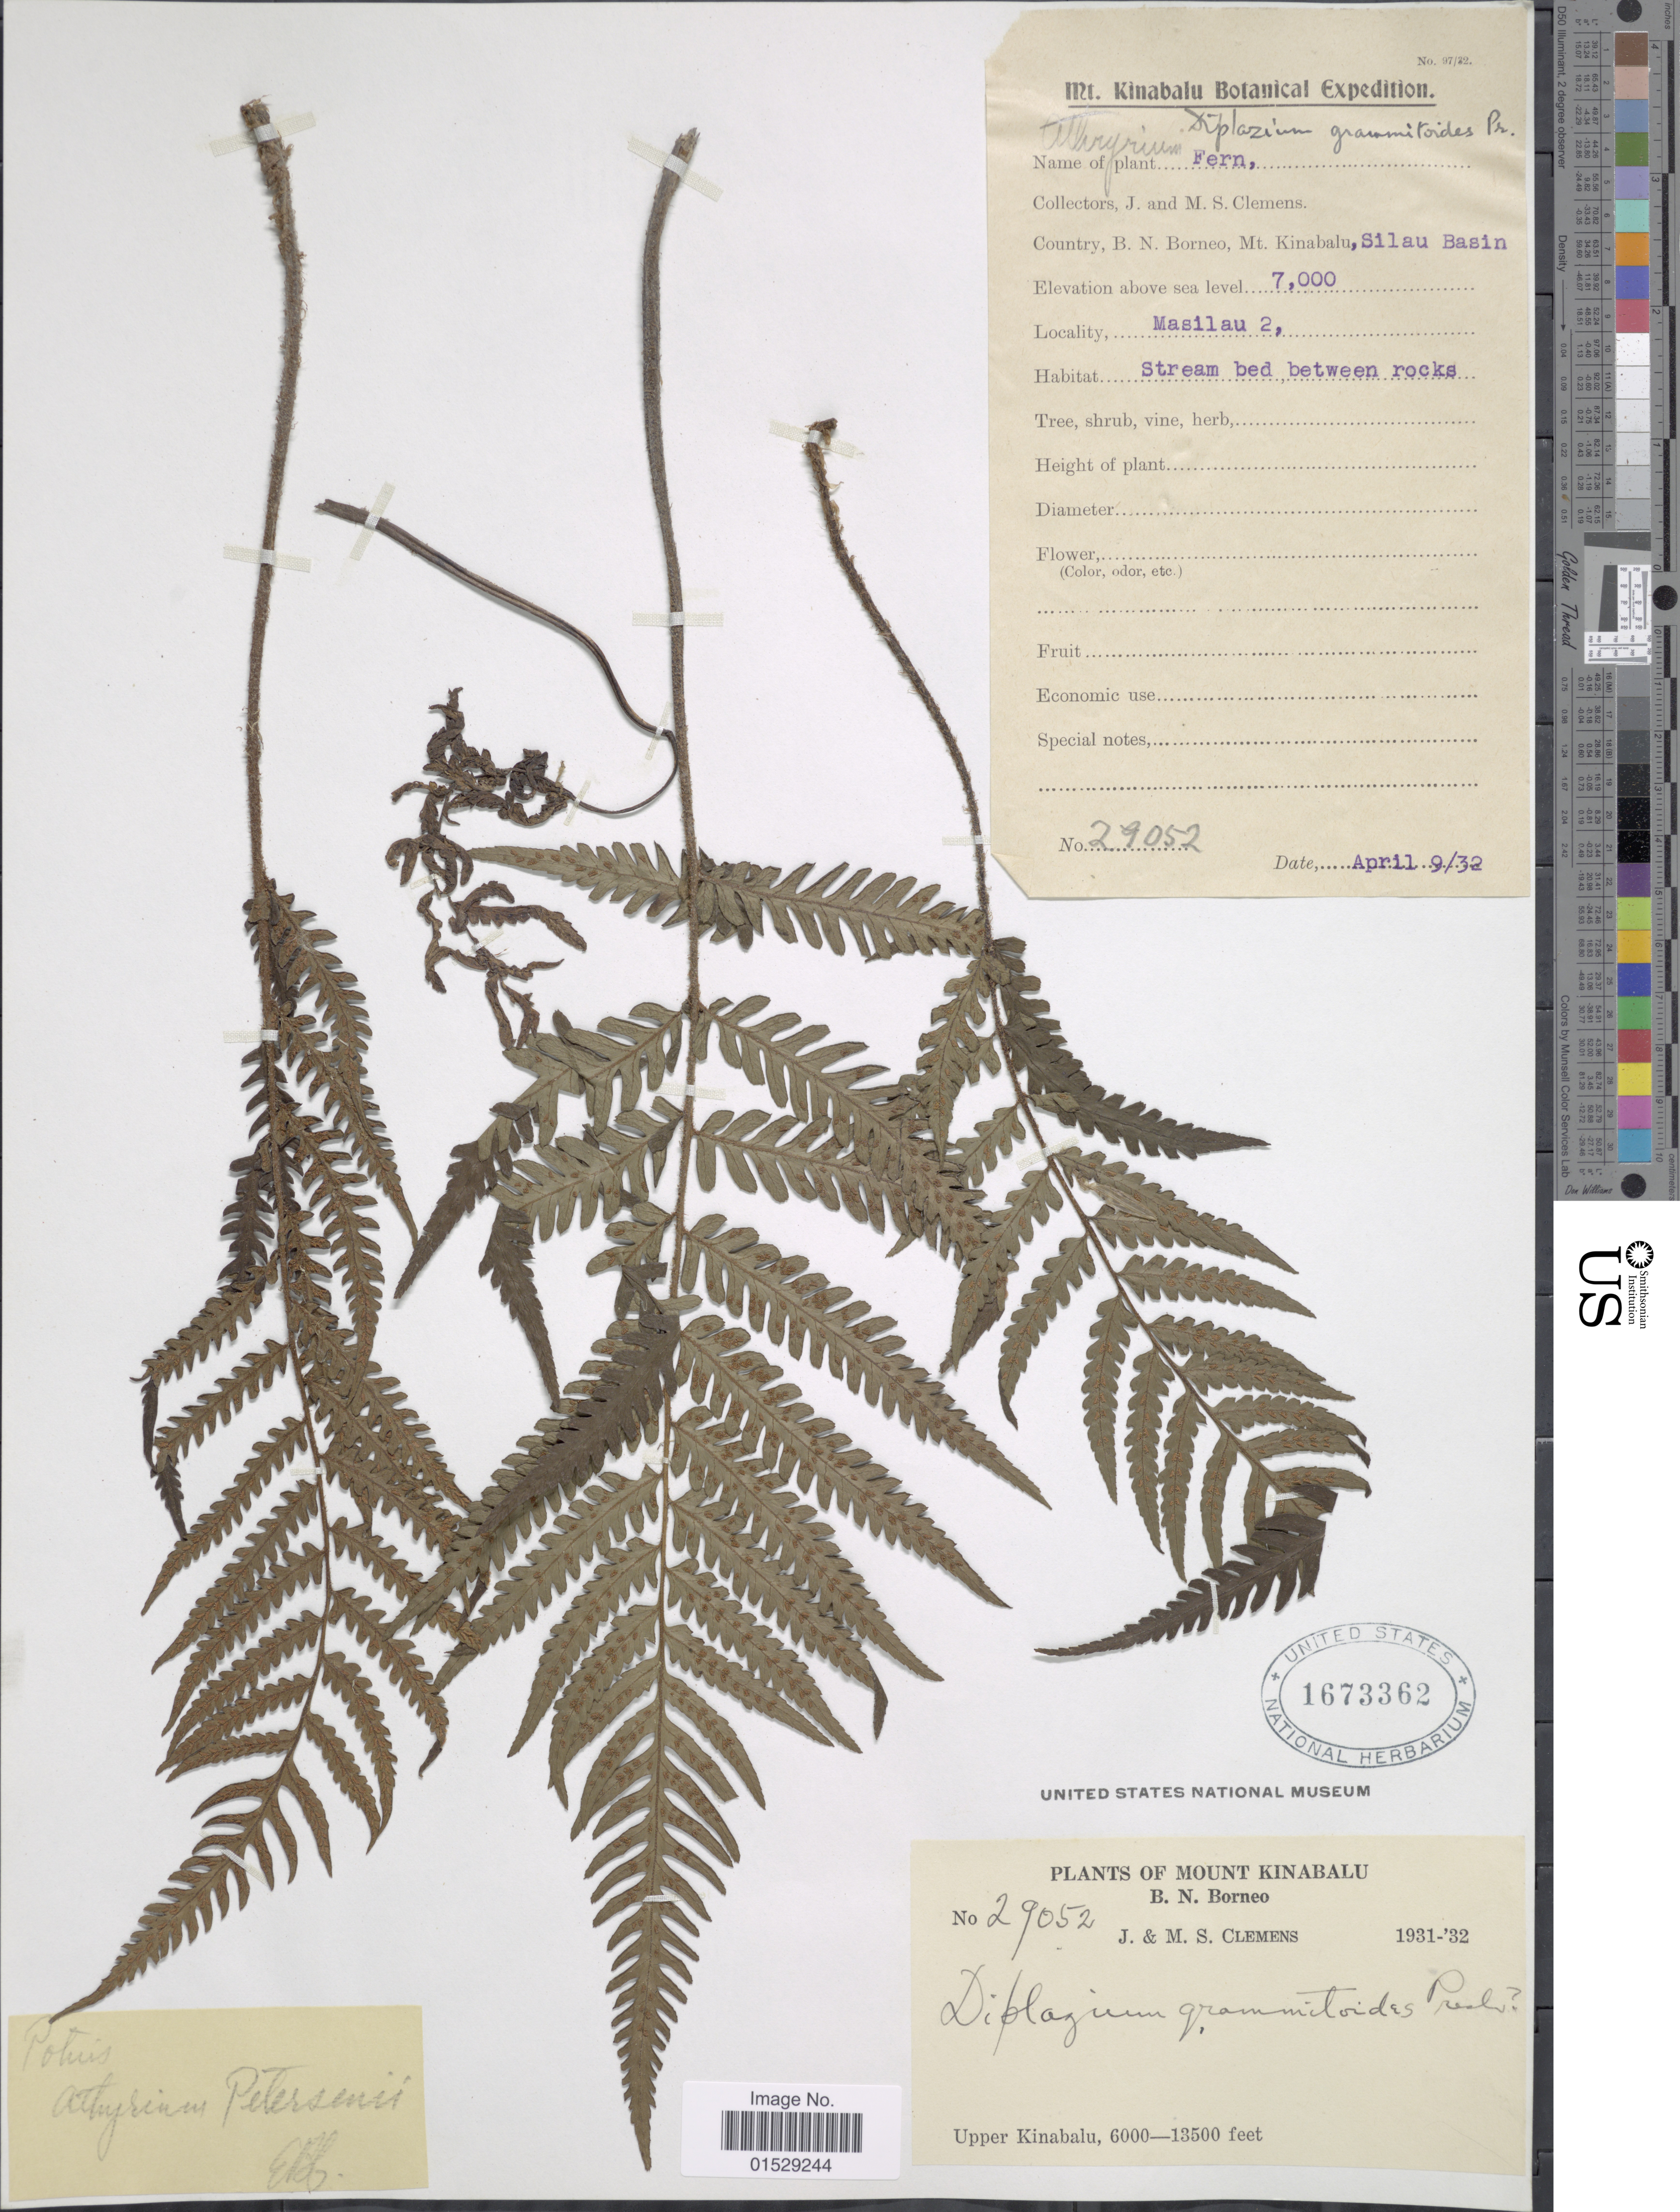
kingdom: Plantae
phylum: Tracheophyta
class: Polypodiopsida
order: Polypodiales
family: Athyriaceae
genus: Deparia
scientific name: Deparia petersenii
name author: (Kunze) M. Kato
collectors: J. Clemens & M. S. Clemens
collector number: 29052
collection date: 1932-04-09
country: Malaysia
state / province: Sabah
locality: Mount Kinabalu, B. N. Borneo, upper Kinabalu, Silau Basin, Masilau 2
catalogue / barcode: US 1673362